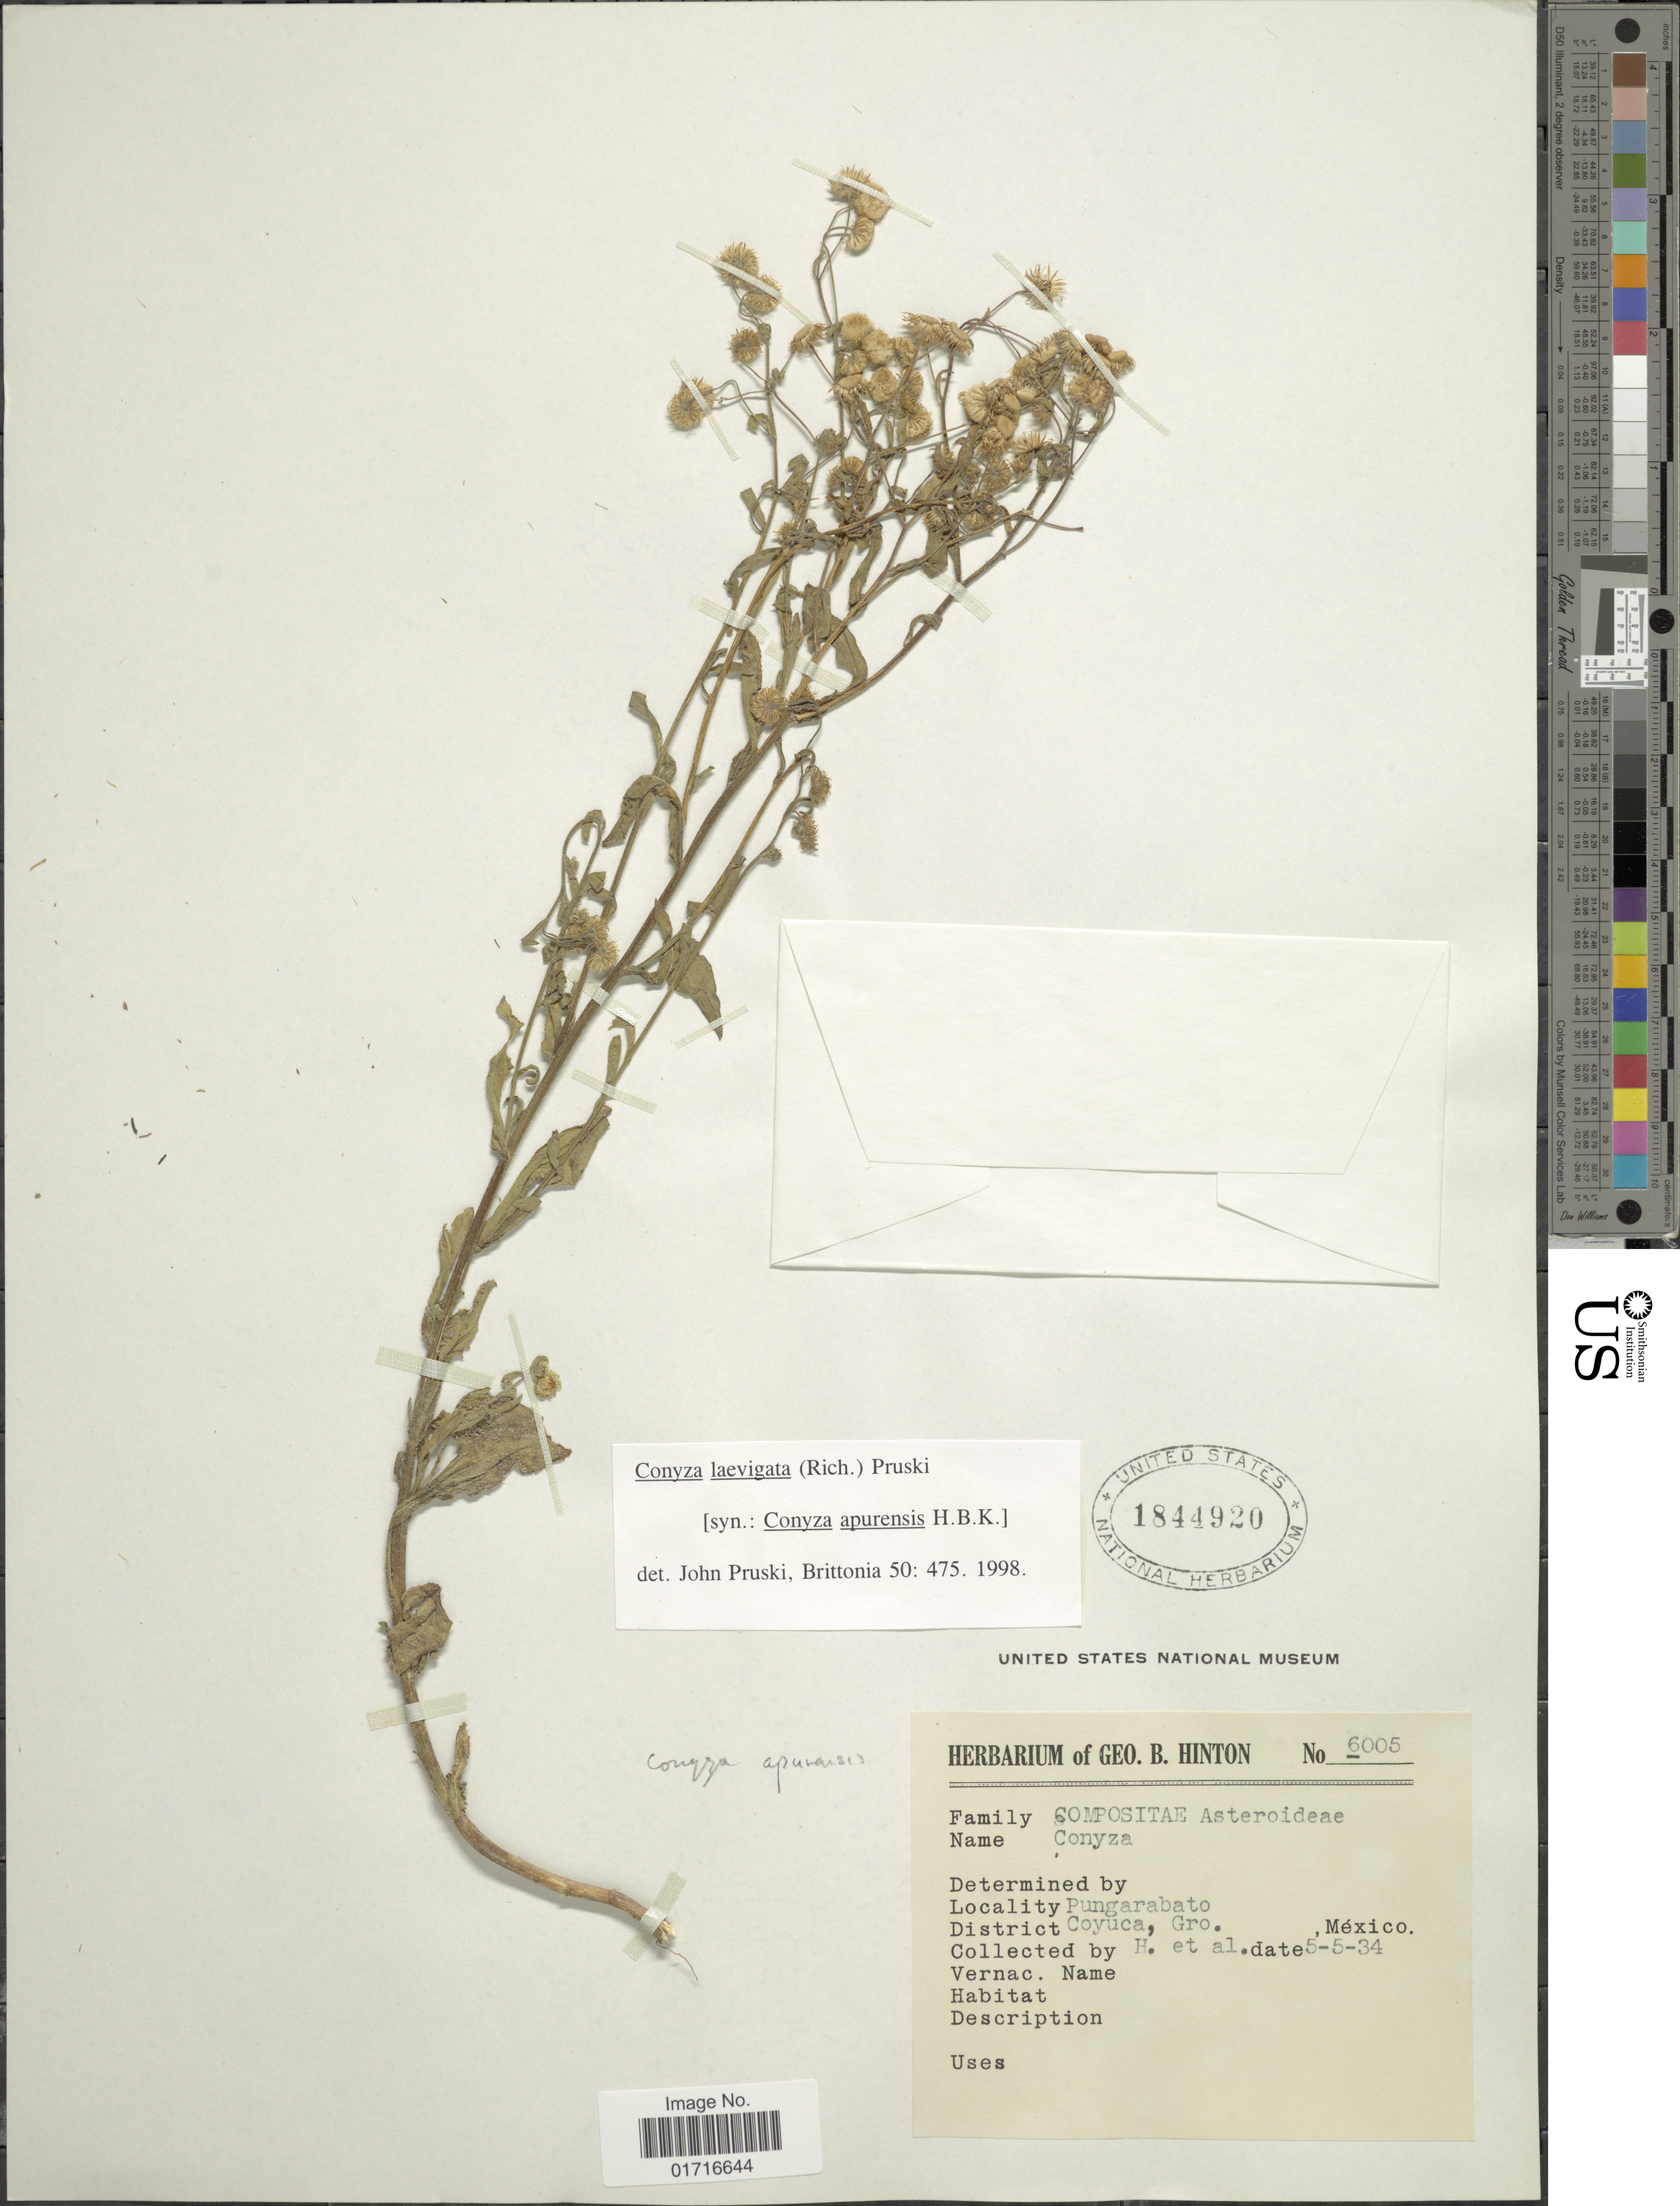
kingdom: Plantae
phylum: Tracheophyta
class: Magnoliopsida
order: Asterales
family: Asteraceae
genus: Conyza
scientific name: Conyza laevigata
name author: (Rich.) Pruski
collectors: G. B. Hinton & et al.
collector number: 6005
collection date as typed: Transcribed d/m/y: 5/5/34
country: Mexico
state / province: Guerrero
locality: Pungarabato, Coquca, Gro.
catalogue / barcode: US 1844920